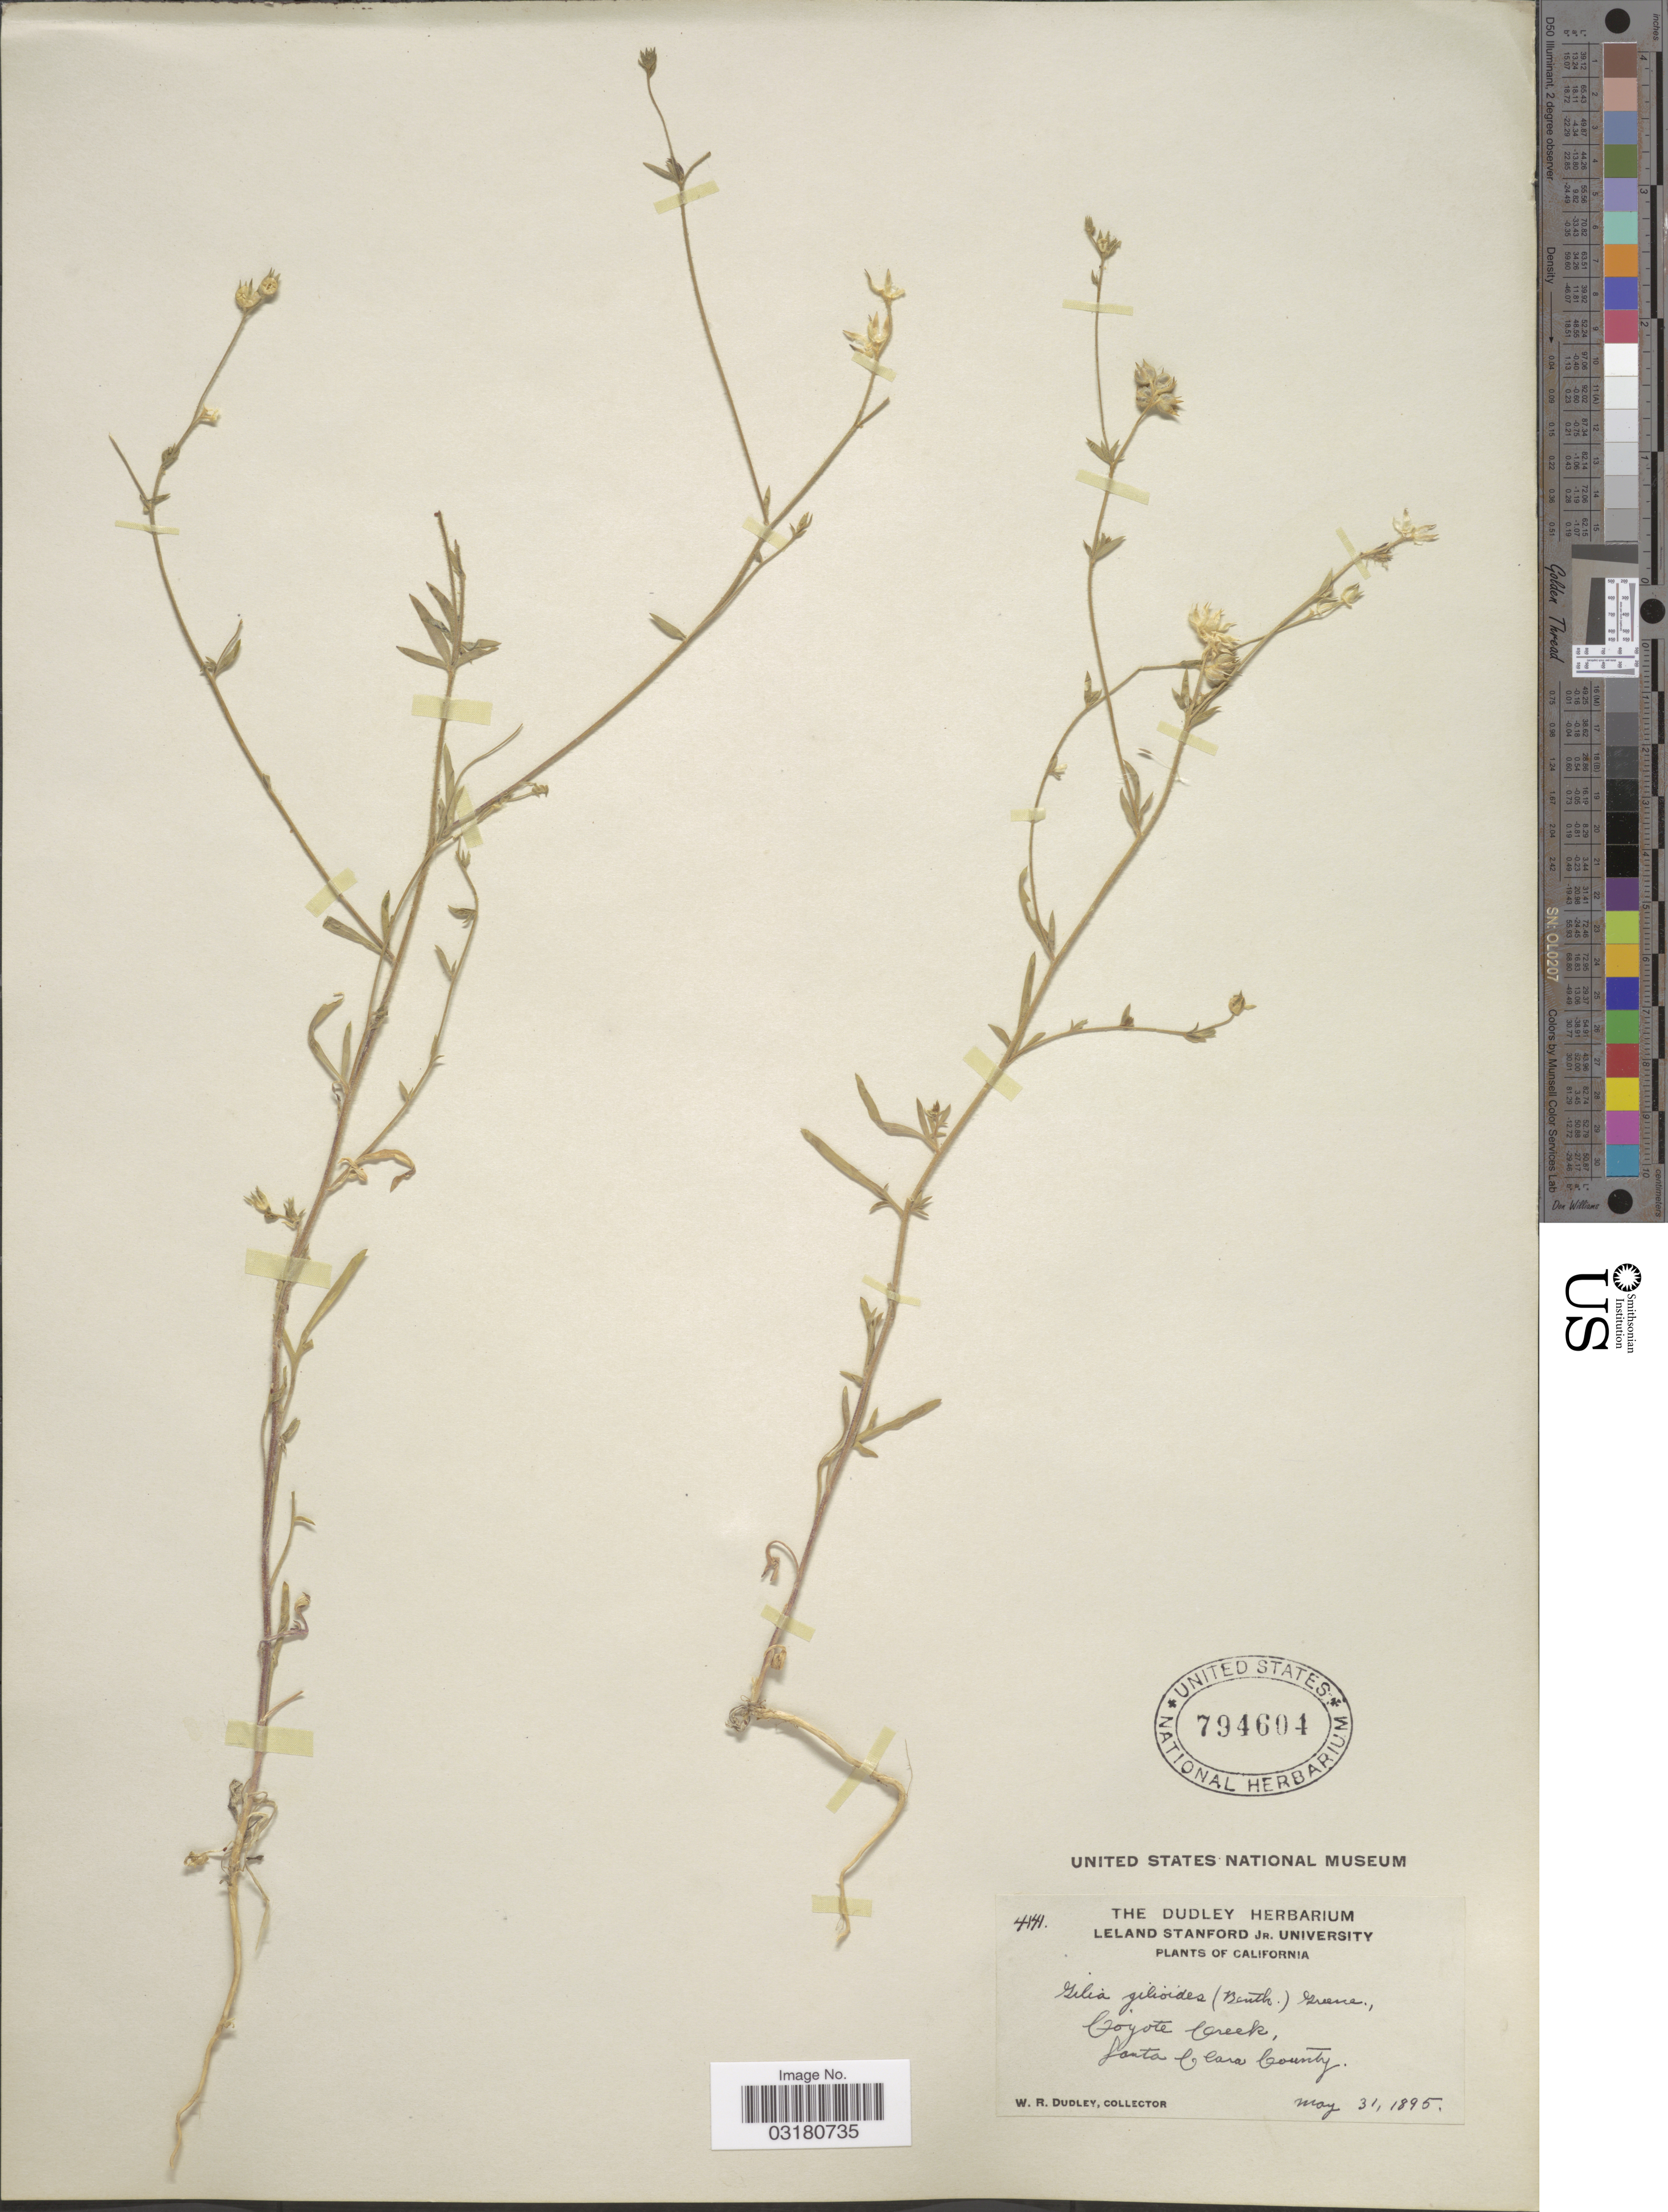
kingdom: Plantae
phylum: Tracheophyta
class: Magnoliopsida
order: Ericales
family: Polemoniaceae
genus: Allophyllum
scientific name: Allophyllum gilioides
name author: (Benth.) Benth.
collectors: W. Dudley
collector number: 4141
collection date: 1895-05-31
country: United States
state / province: California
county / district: Santa Clara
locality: Coyote Creek, Santa Clara County.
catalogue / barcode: US 794604